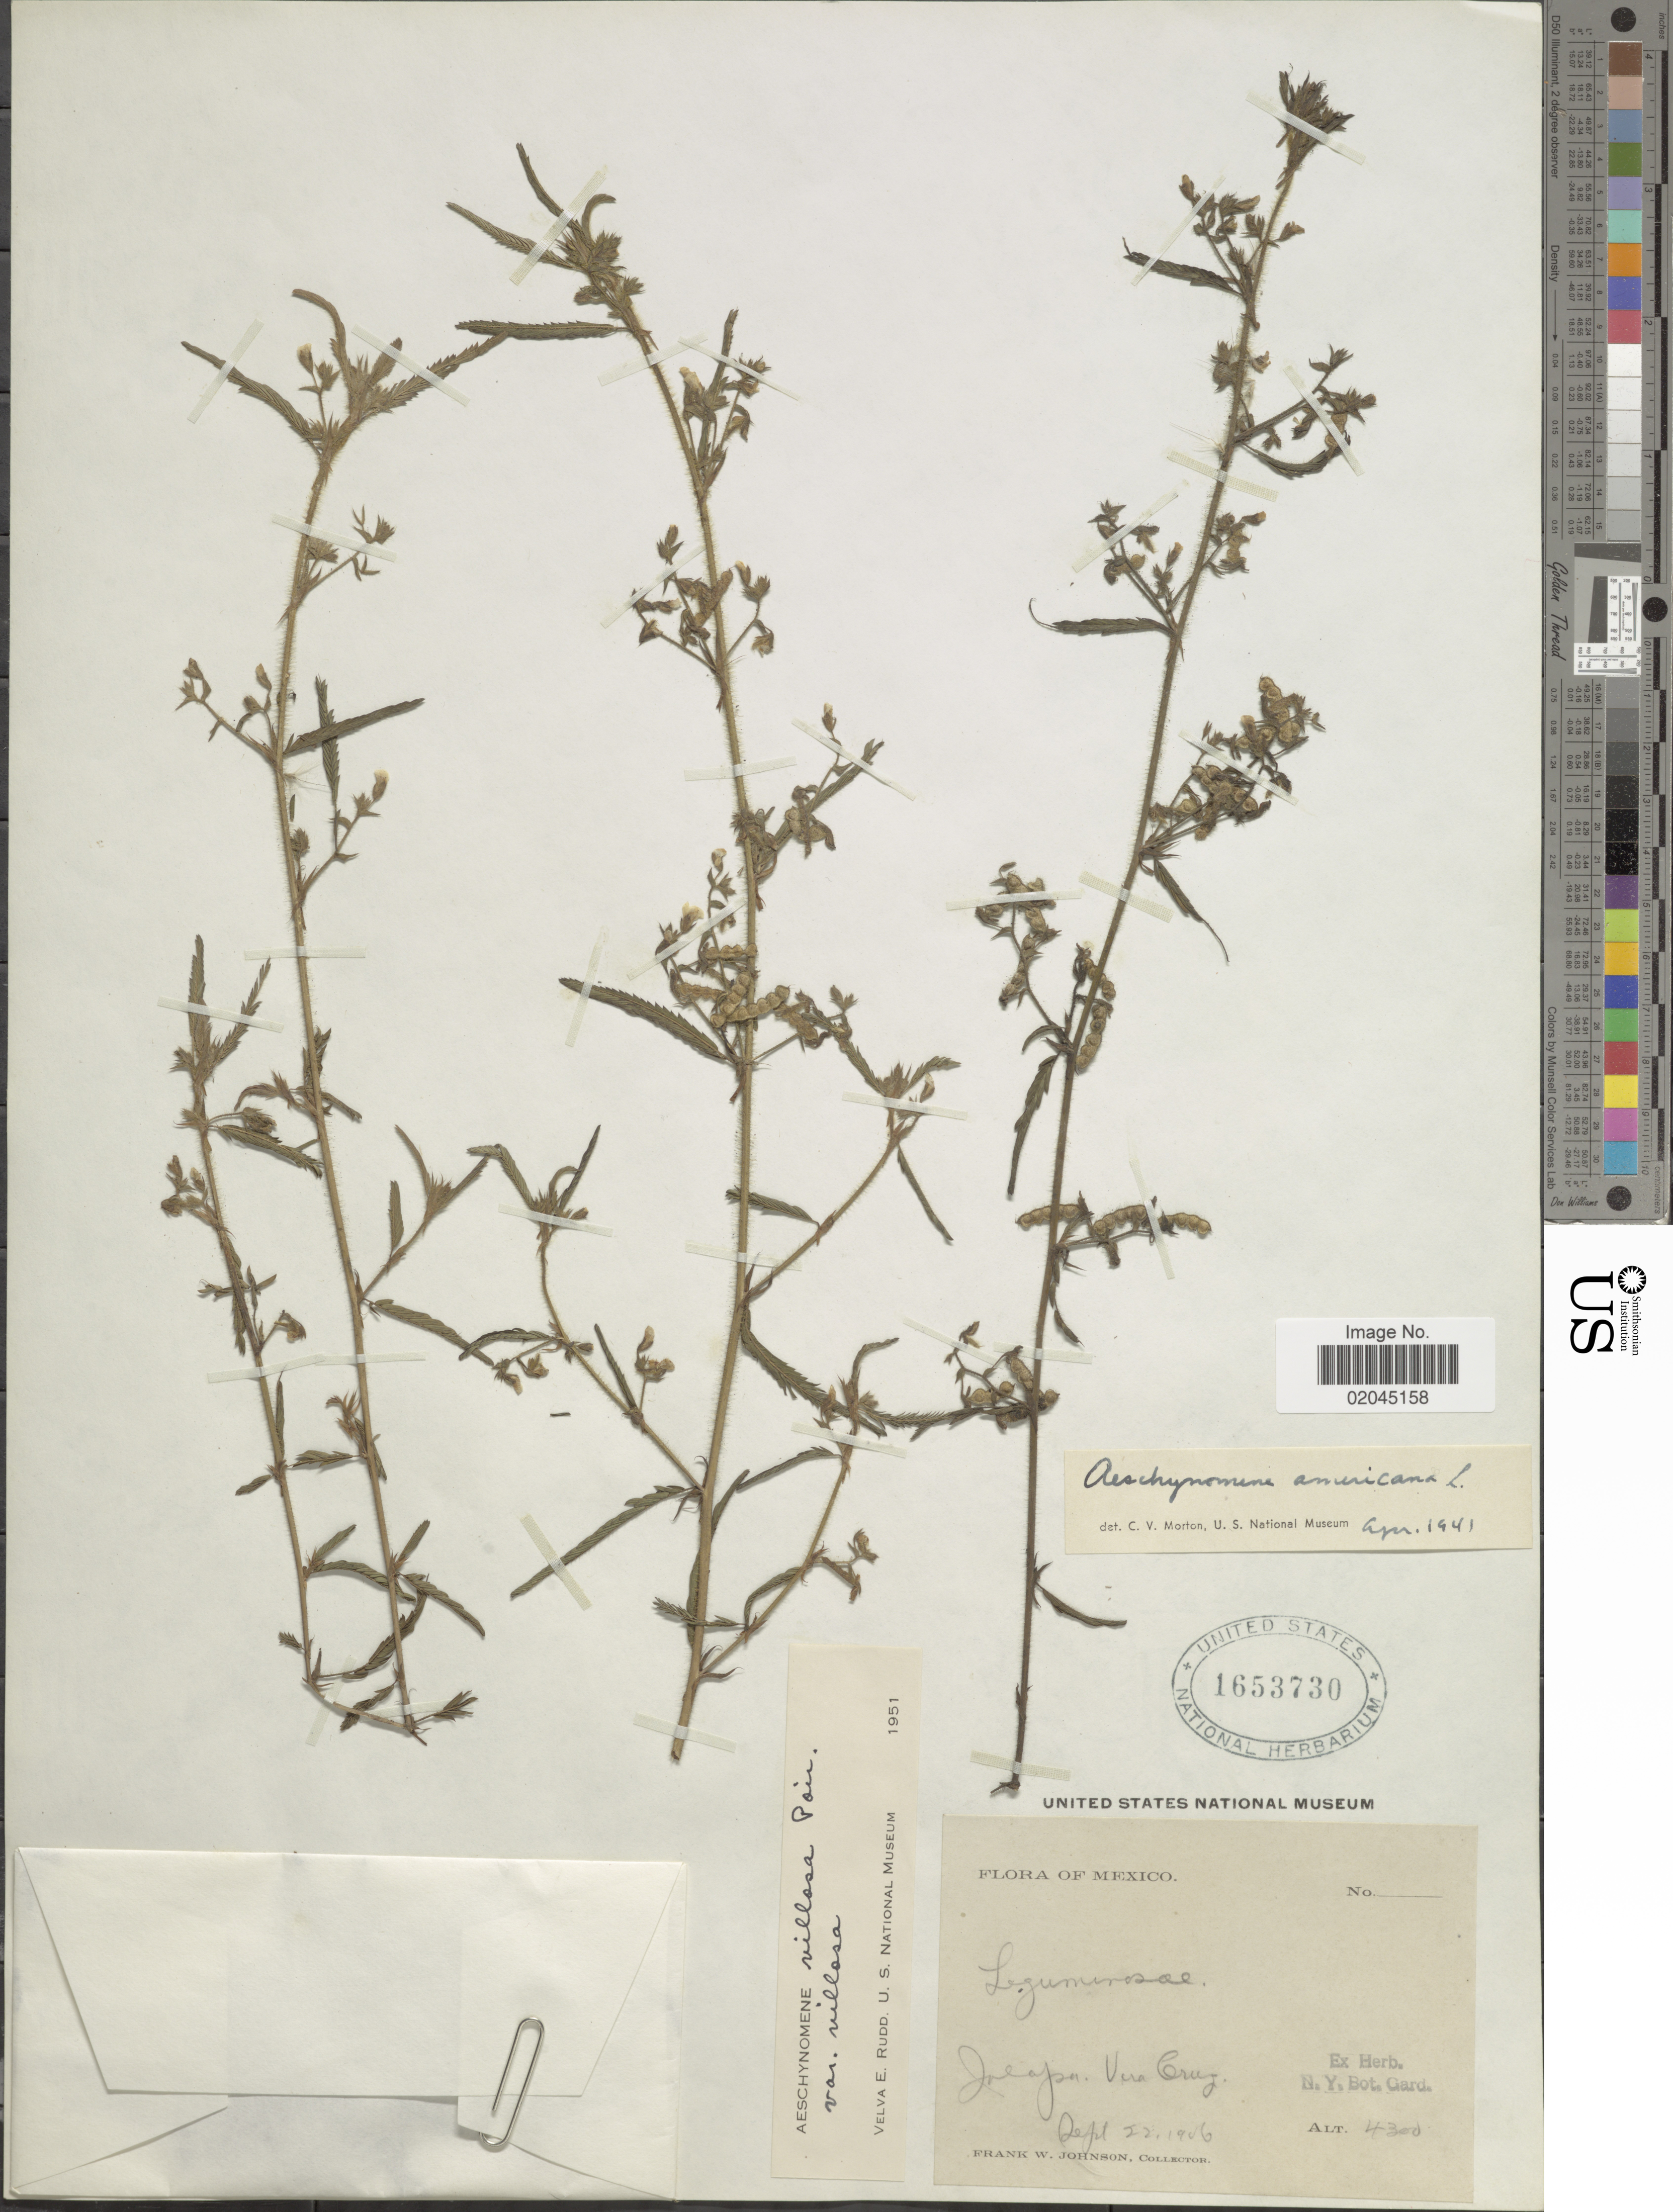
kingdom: Plantae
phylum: Tracheophyta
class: Magnoliopsida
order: Fabales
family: Fabaceae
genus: Aeschynomene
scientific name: Aeschynomene villosa var. villosa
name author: Poir.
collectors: F. W. Johnson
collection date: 1906-09-22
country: Mexico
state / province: Veracruz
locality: Jalapa, Vera Crzu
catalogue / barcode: US 1653730